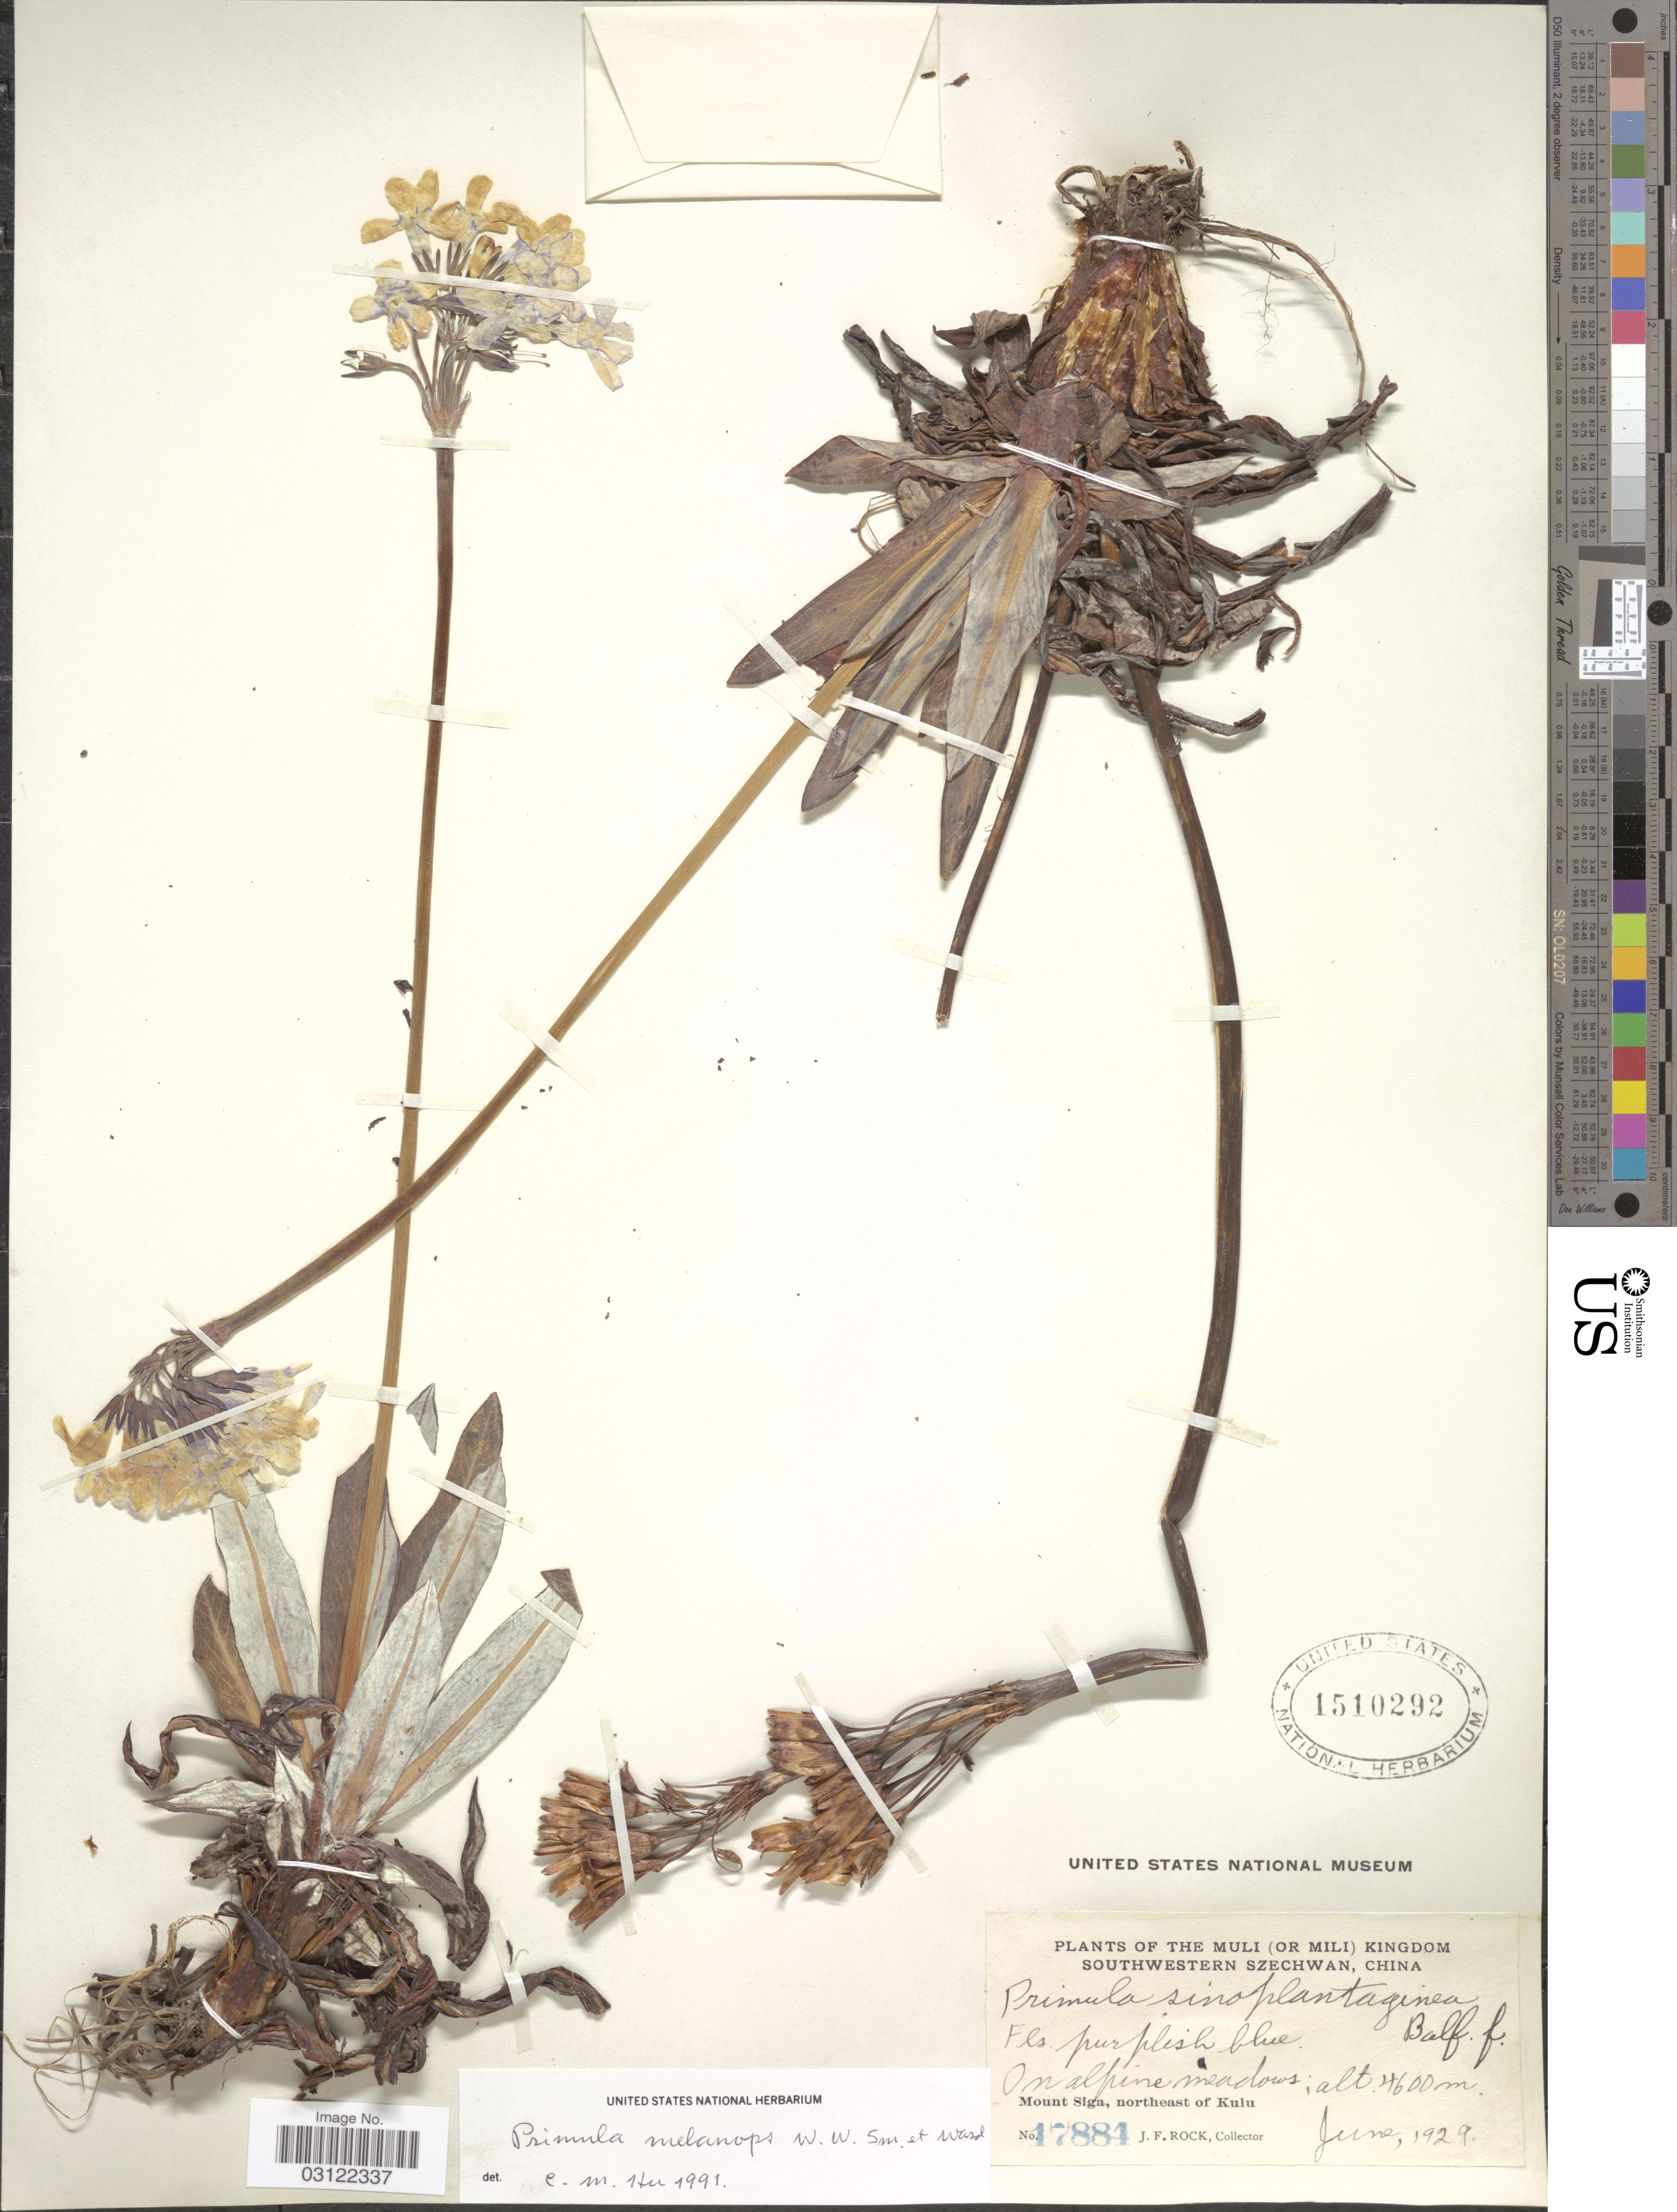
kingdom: Plantae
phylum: Tracheophyta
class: Magnoliopsida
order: Ericales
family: Primulaceae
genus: Primula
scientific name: Primula sinoplantaginea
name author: Balf. f.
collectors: J. Rock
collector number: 17884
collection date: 1929-06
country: China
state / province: Sichuan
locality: The Muli (or Mili) Kingdom. Southwestern Szechwan. Mount Siga, northeast of Kulu.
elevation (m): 4600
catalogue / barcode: US 1510292